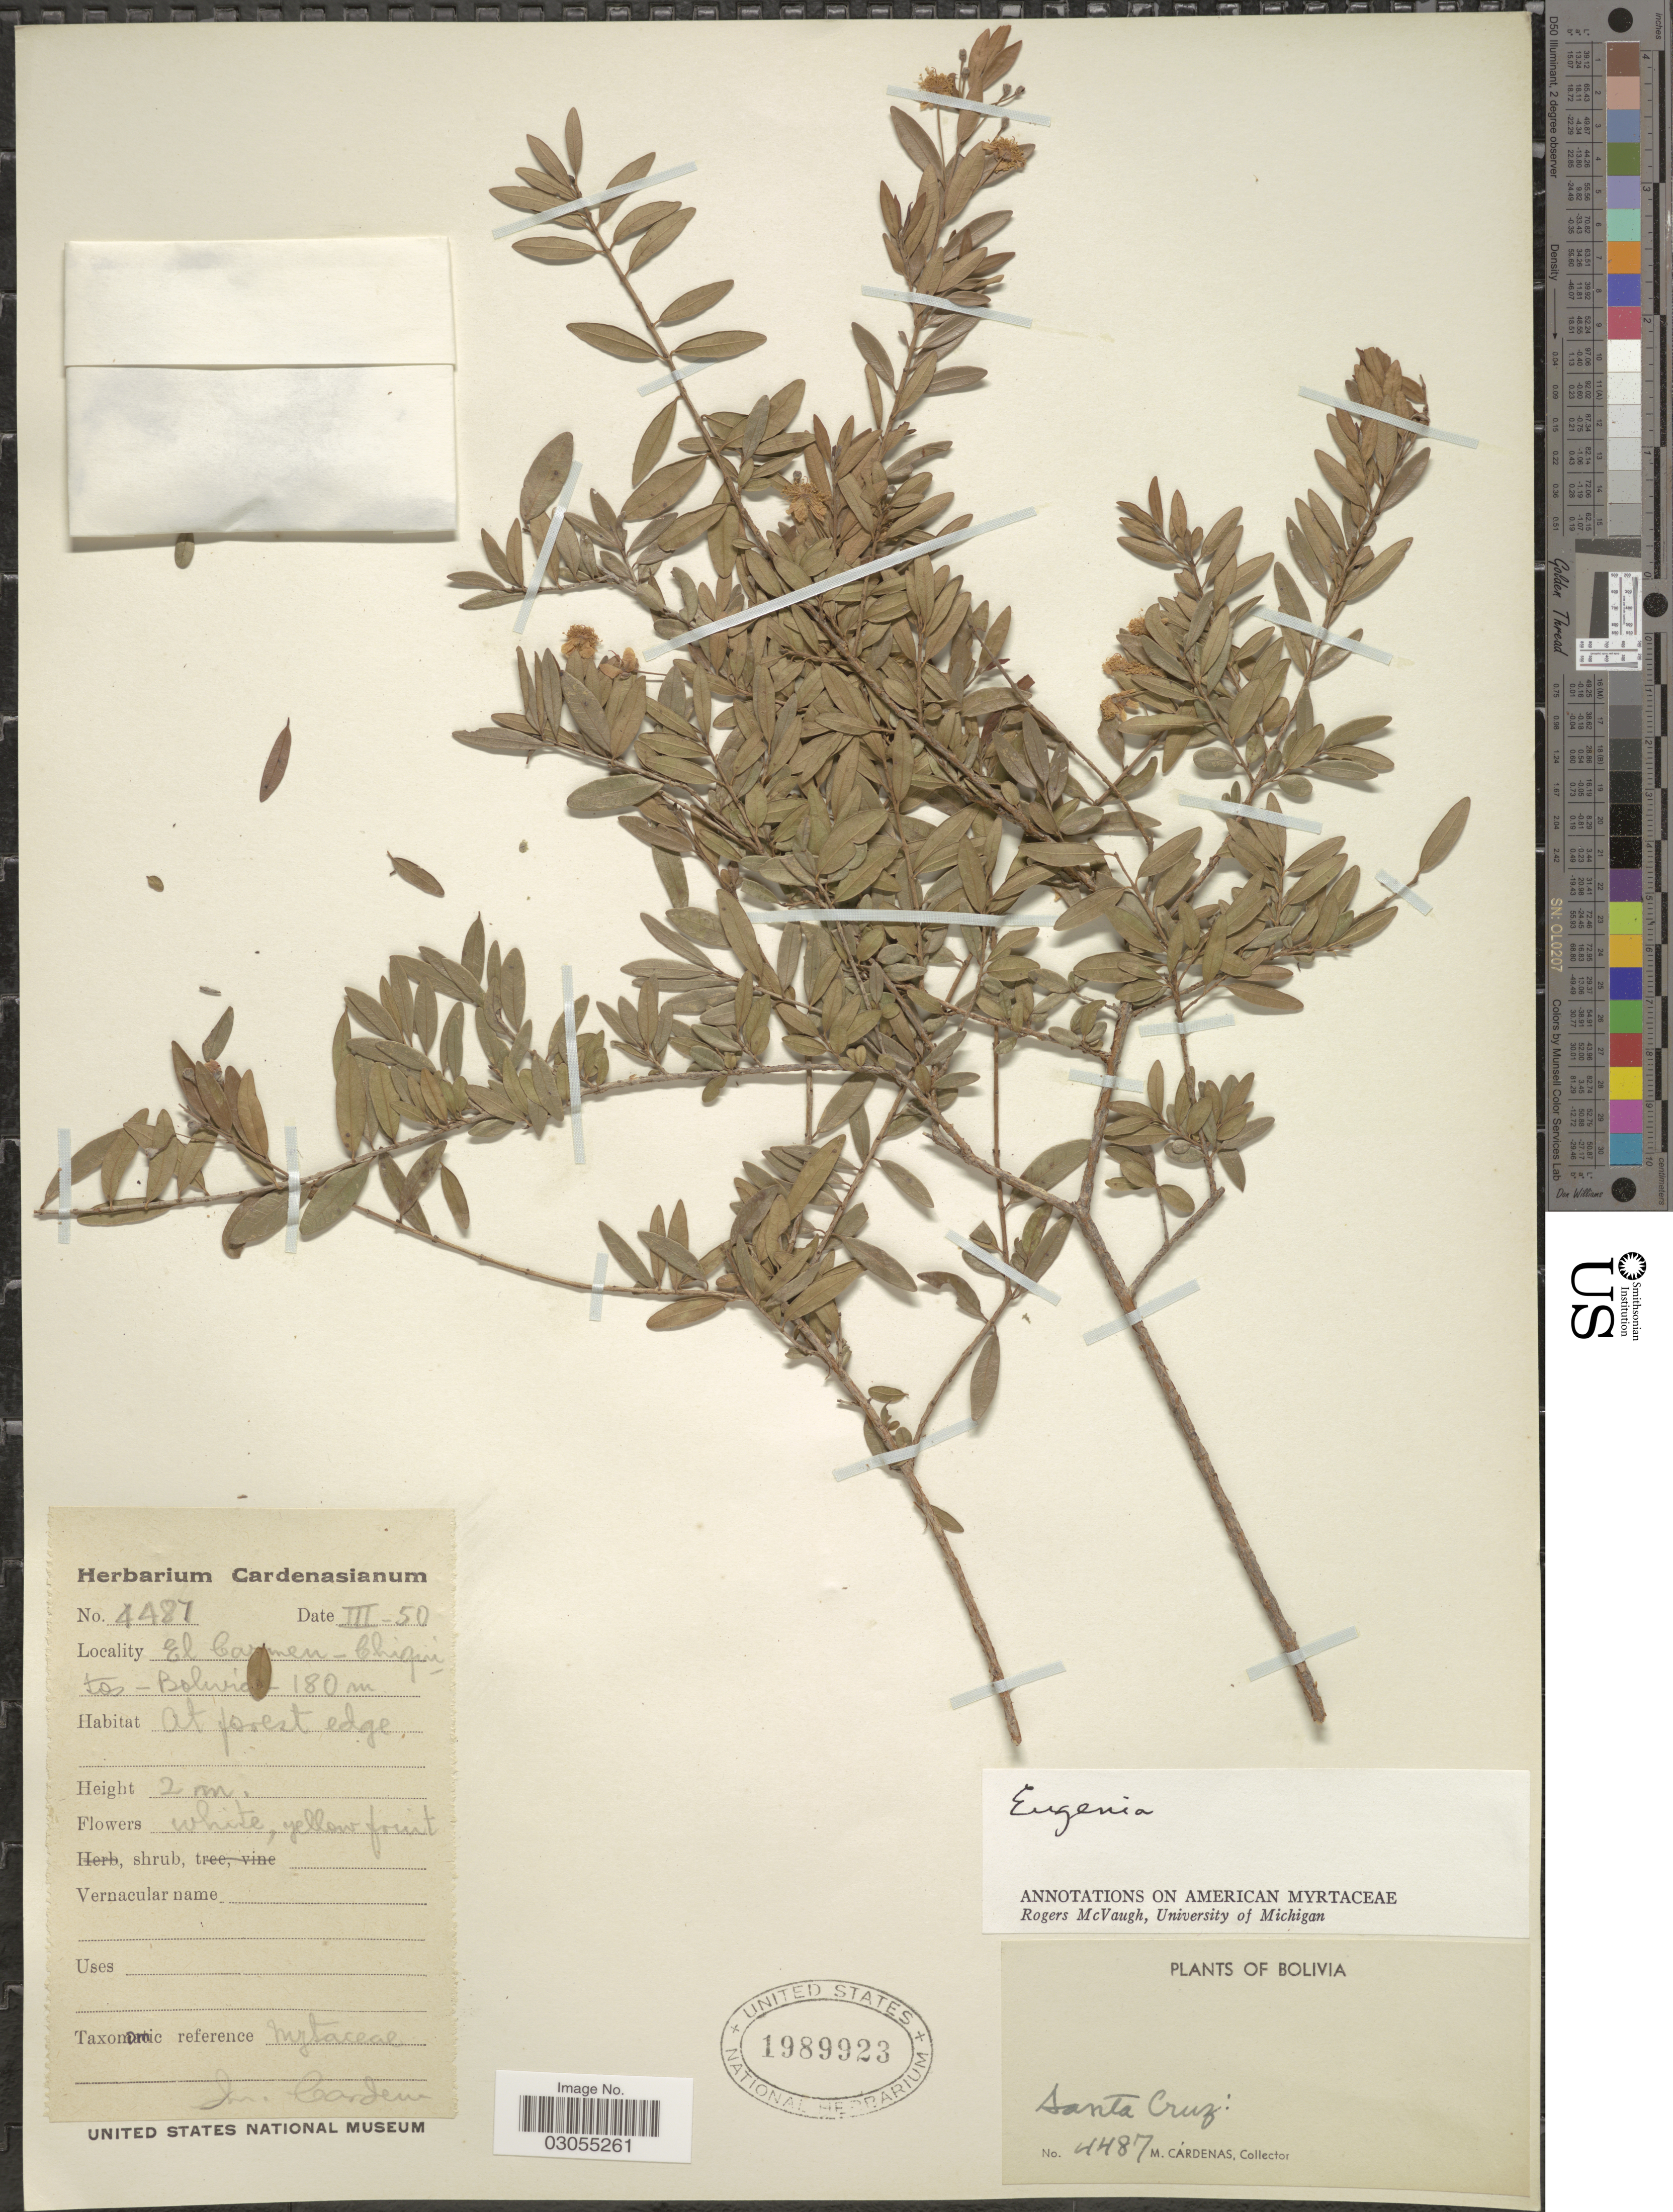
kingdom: Plantae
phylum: Tracheophyta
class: Magnoliopsida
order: Myrtales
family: Myrtaceae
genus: Eugenia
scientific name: Eugenia sp.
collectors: M. Cárdenas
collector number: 4487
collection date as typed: Transcribed d/m/y: /3/50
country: Bolivia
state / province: Santa Cruz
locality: El Carmen- Chiquitos.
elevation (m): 180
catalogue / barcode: US 1989923